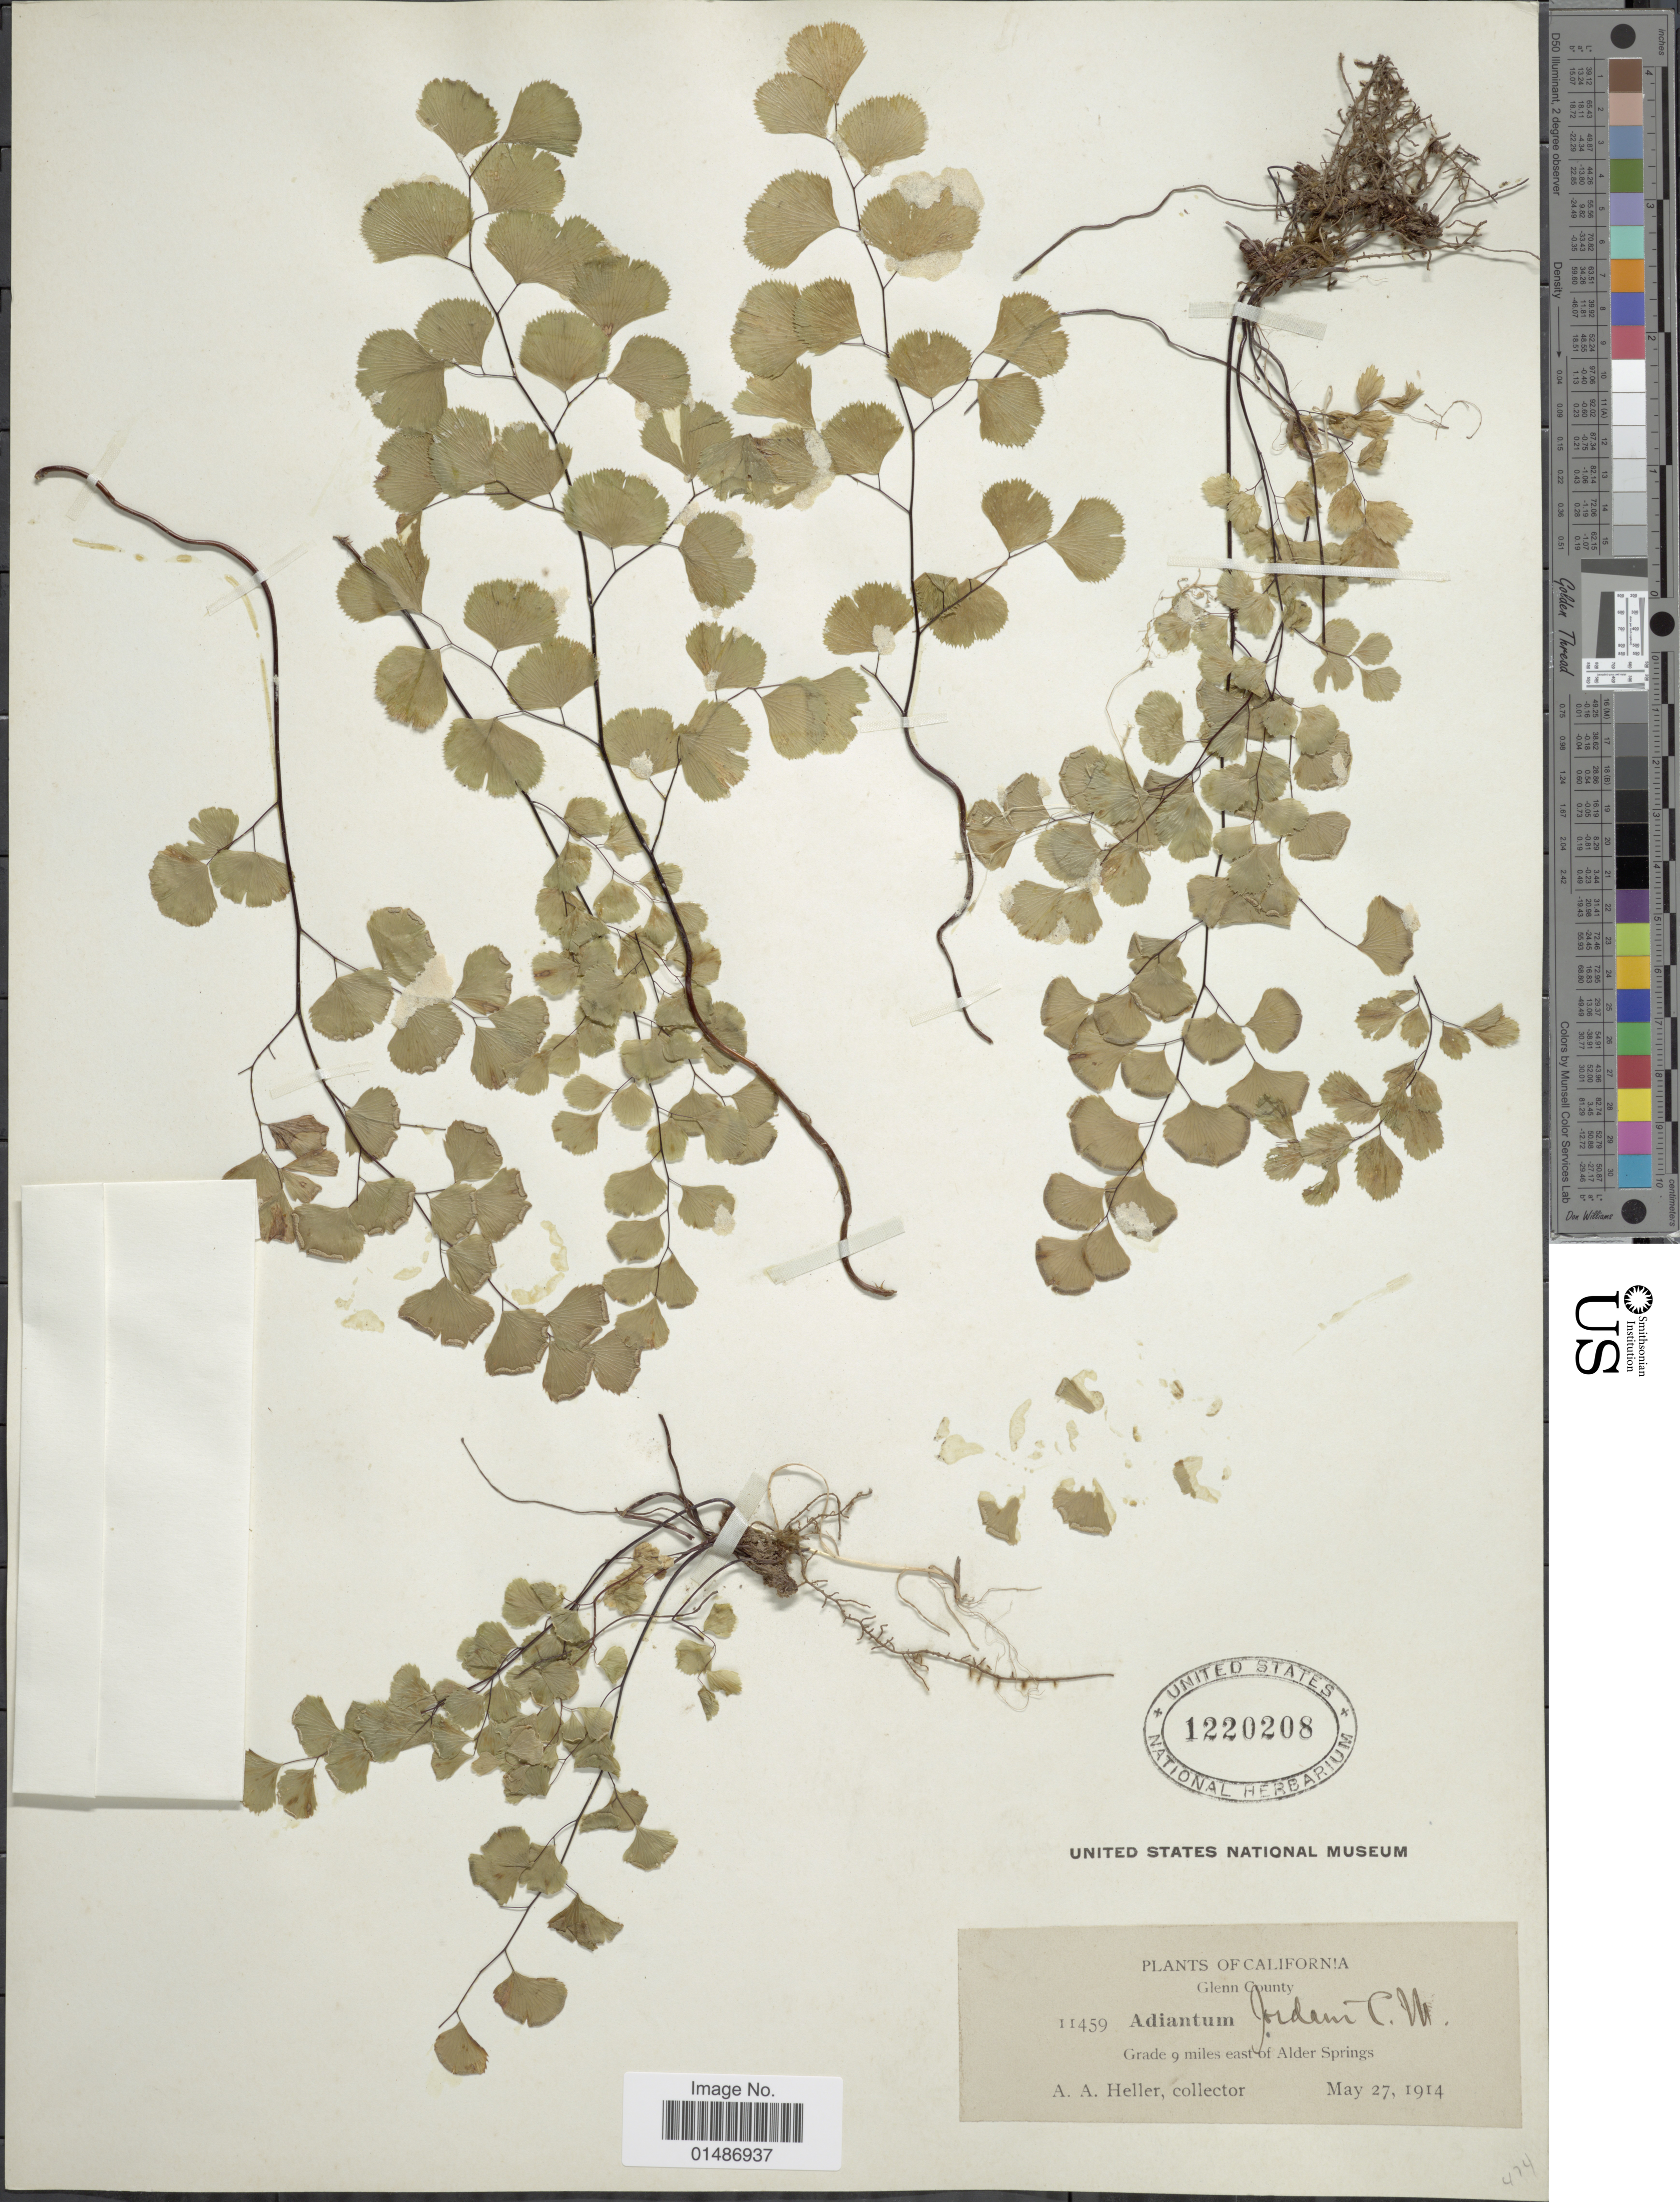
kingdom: Plantae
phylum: Tracheophyta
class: Polypodiopsida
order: Polypodiales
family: Pteridaceae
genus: Adiantum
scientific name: Adiantum jordanii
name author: C.H. Mull.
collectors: A. A. Heller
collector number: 11459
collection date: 1914-05-27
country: United States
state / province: California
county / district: Glenn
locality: Glenn County. Grade 9 miles east of Alder Springs.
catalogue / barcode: US 1220208